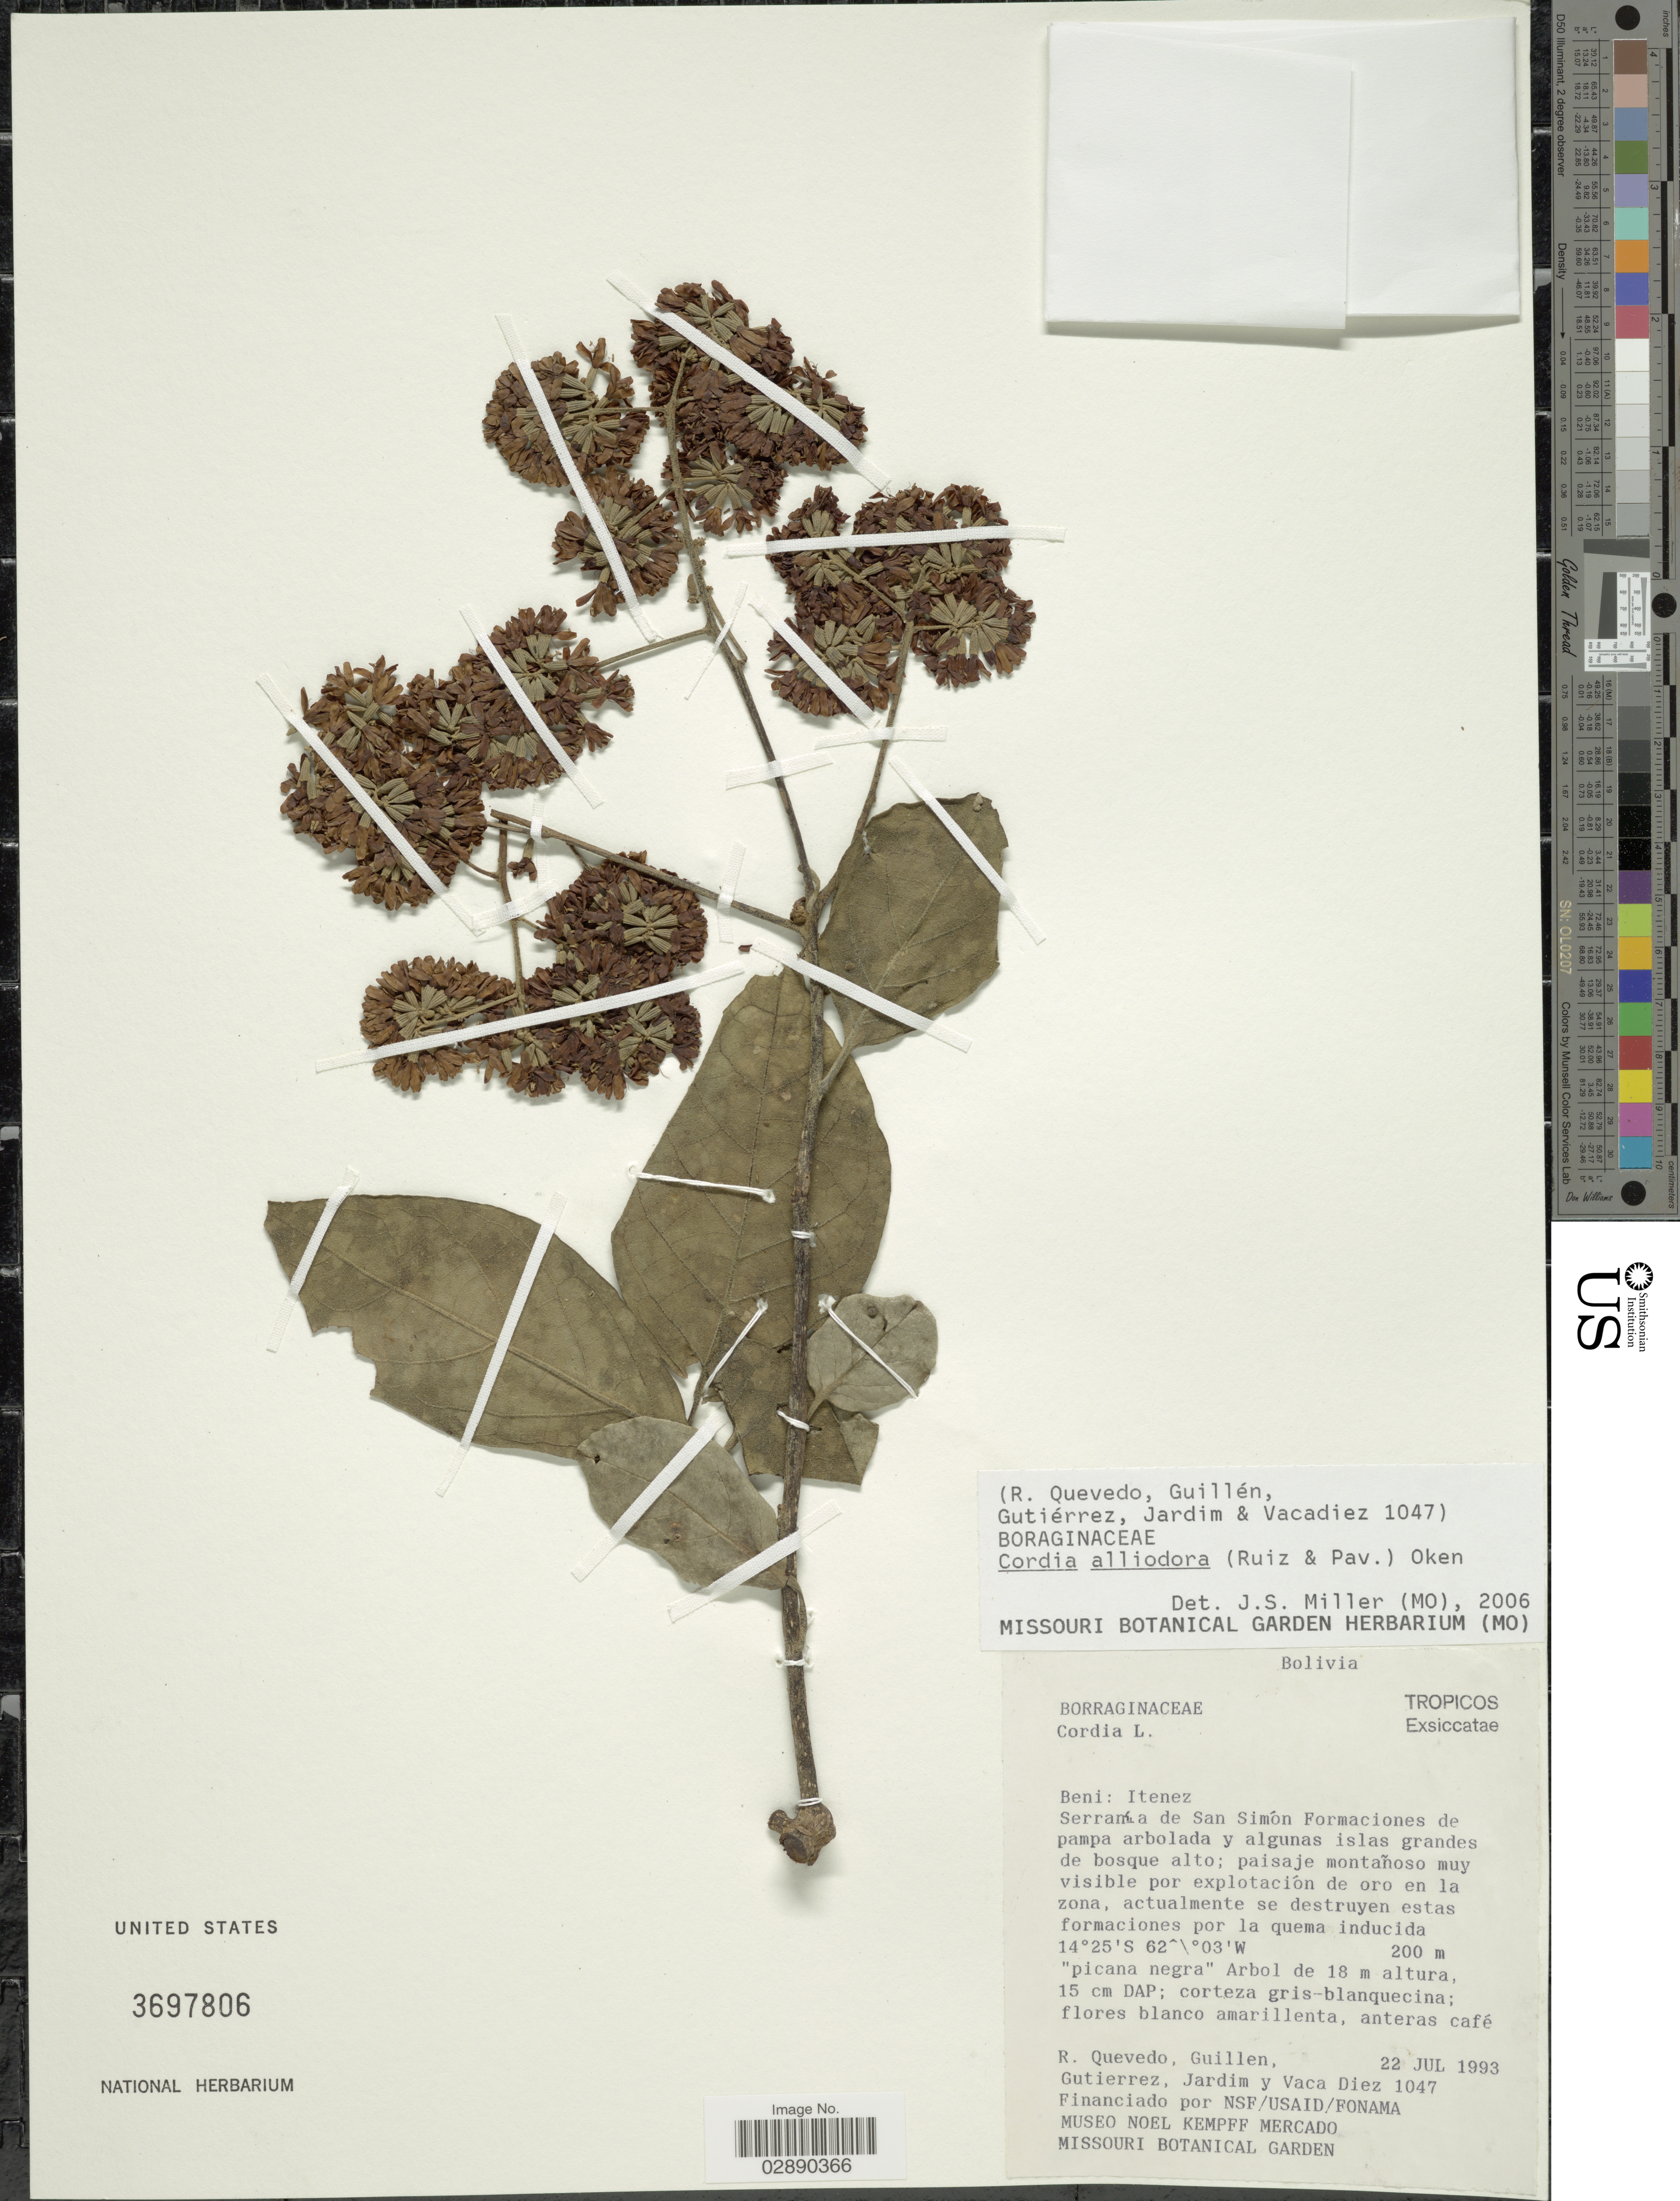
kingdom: Plantae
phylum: Tracheophyta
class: Magnoliopsida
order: Boraginales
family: Cordiaceae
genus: Cordia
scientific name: Cordia alliodora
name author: (Ruiz & Pav.) Oken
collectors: R. Quevedo, -- Guillen, -. Gutierrez, Jardim, -- & -. Vaca Diez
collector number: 1047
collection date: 1993-07-22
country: Bolivia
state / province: Beni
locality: Itenez. Serranía de San Simón Formaciones de pampa arbolada y algunas islas grandes de bosque alto.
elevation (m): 200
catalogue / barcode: US 3697806